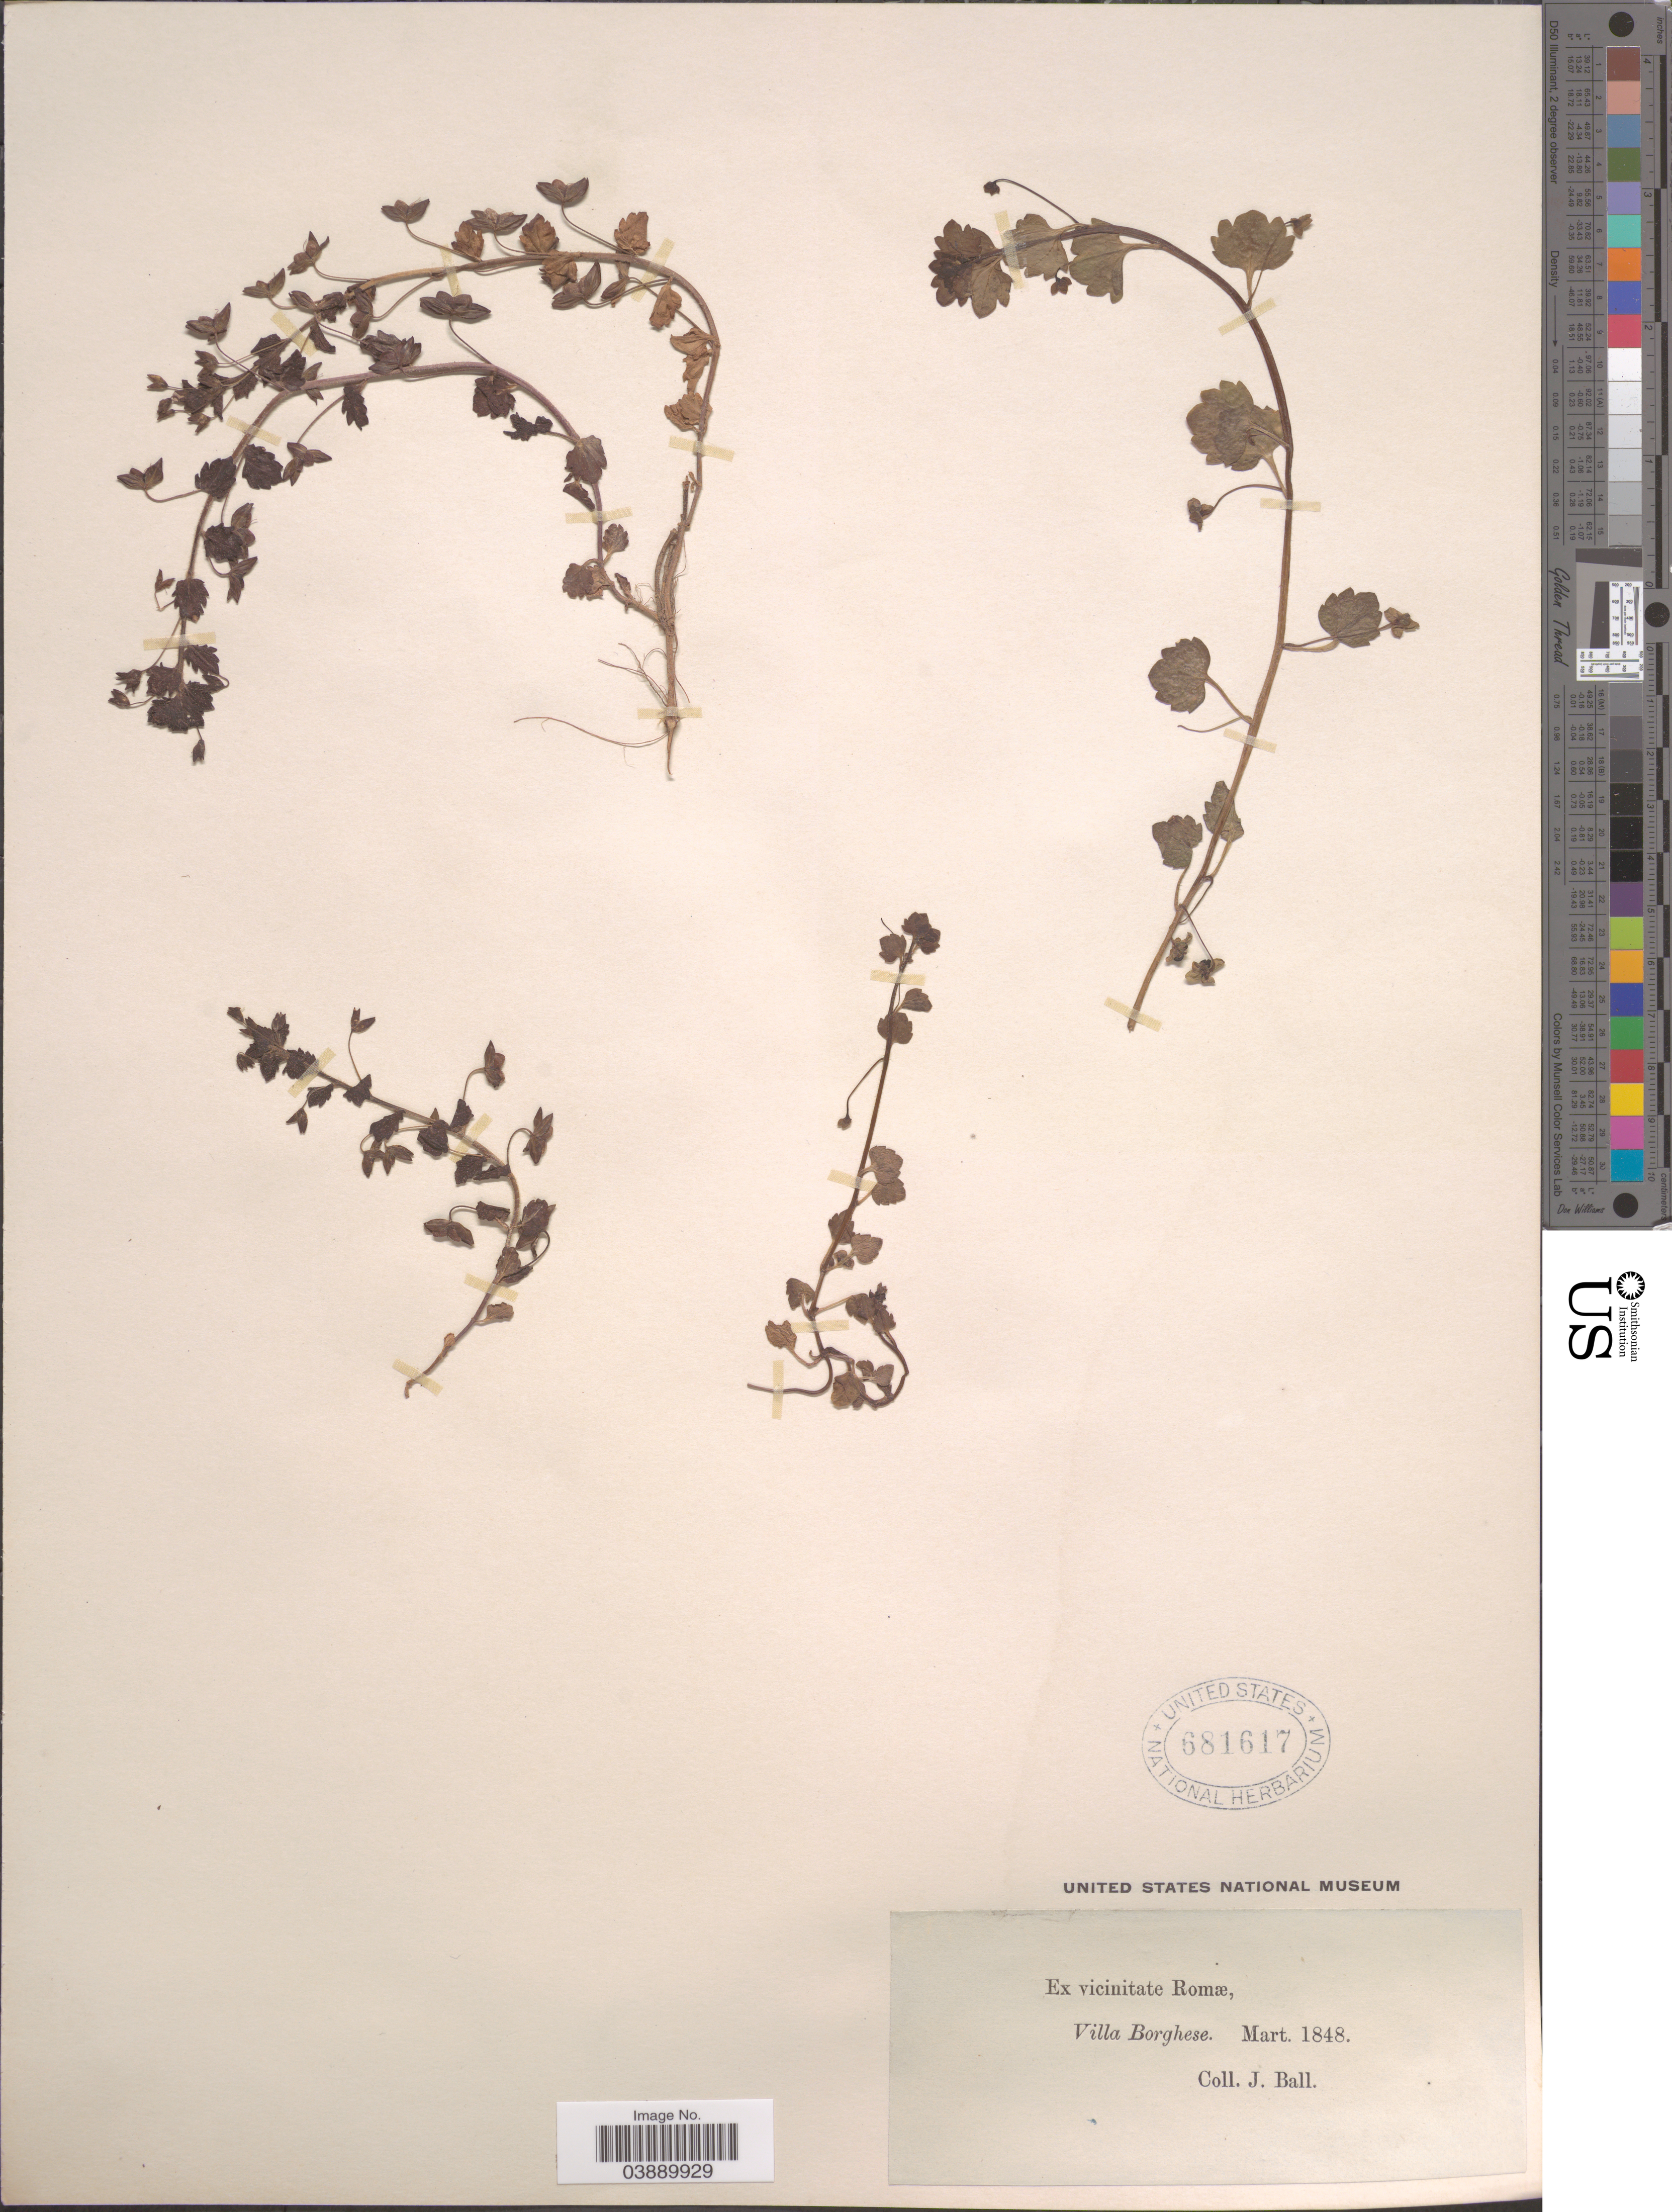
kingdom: Plantae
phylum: Tracheophyta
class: Magnoliopsida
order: Lamiales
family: Plantaginaceae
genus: Veronica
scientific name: Veronica cymbalaria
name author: M. Bodard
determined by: Albach, Dirk C.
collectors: J. Ball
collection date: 1848-03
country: Italy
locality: Ex vicinitate Romæ, Villa Borghese.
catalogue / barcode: US 681617